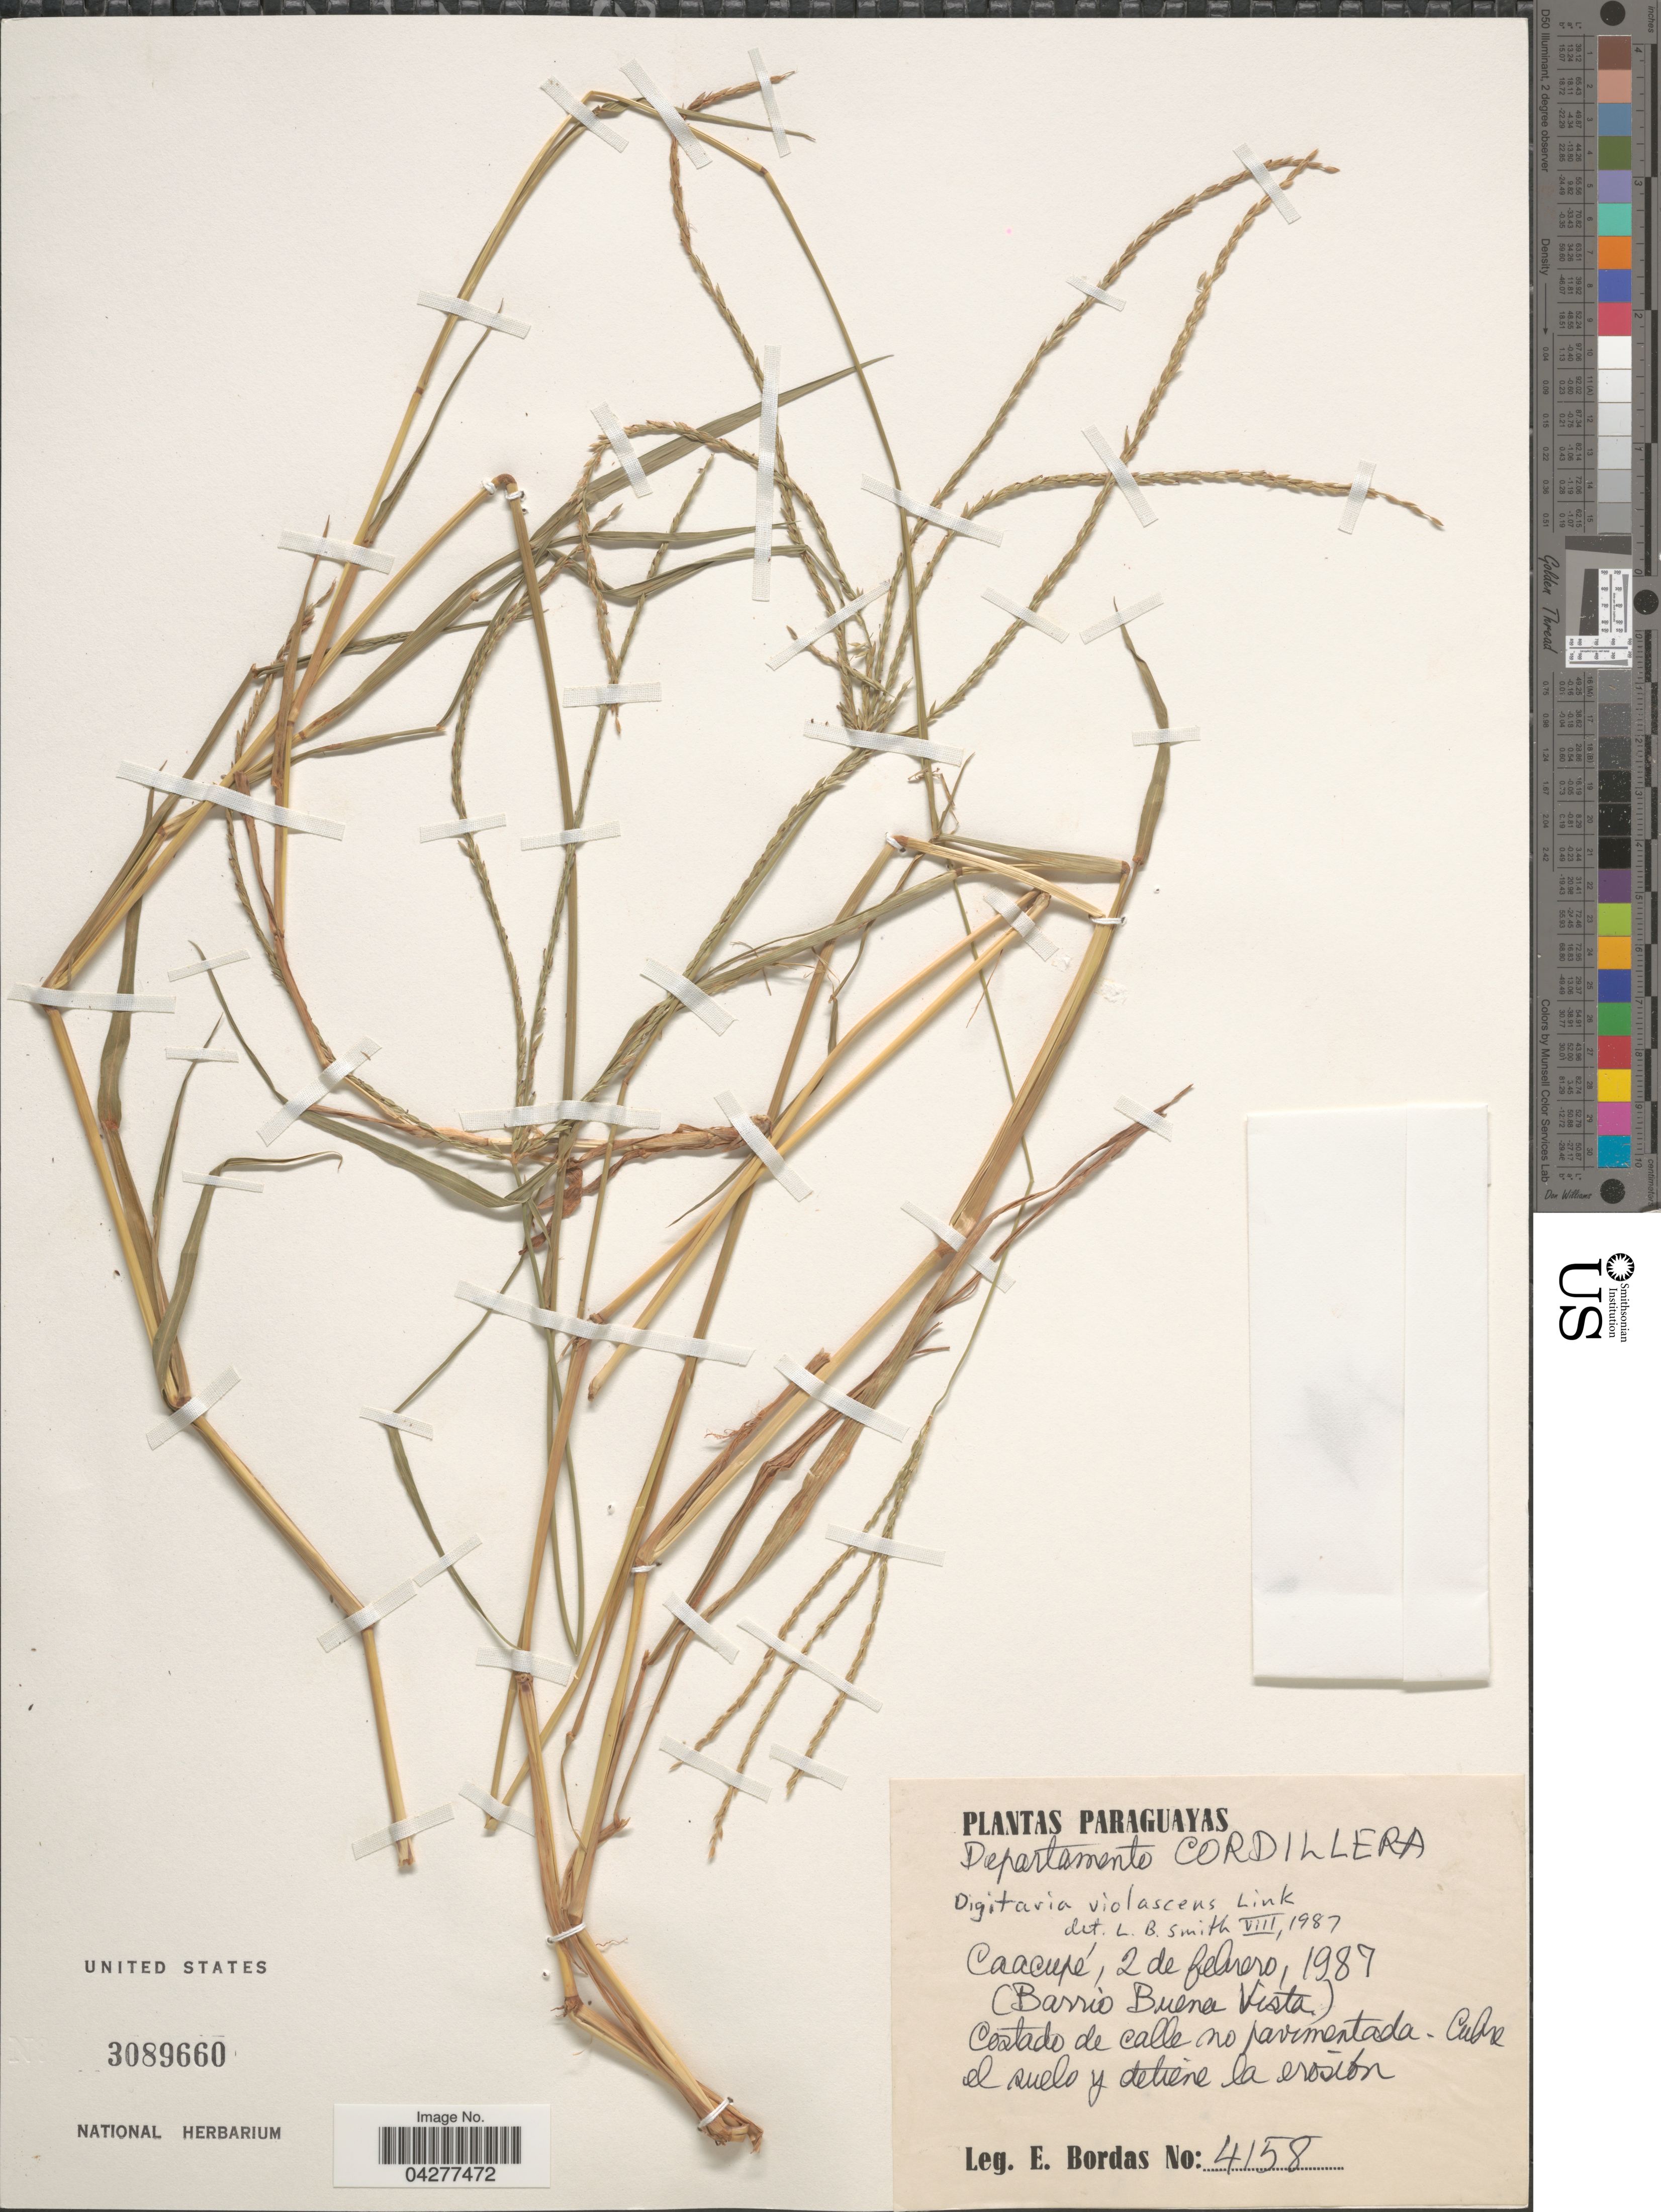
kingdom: Plantae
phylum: Tracheophyta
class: Liliopsida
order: Poales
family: Poaceae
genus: Digitaria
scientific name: Digitaria violascens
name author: Link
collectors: E. Bordas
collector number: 4158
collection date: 1987-02-02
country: Paraguay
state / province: Cordillera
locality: Departamento Cordillera. Caacupé, (Barrio Bueno Vista). Costado de calle no pavimentada - Cubre el suelo y detiene la erosión.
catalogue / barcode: US 3089660